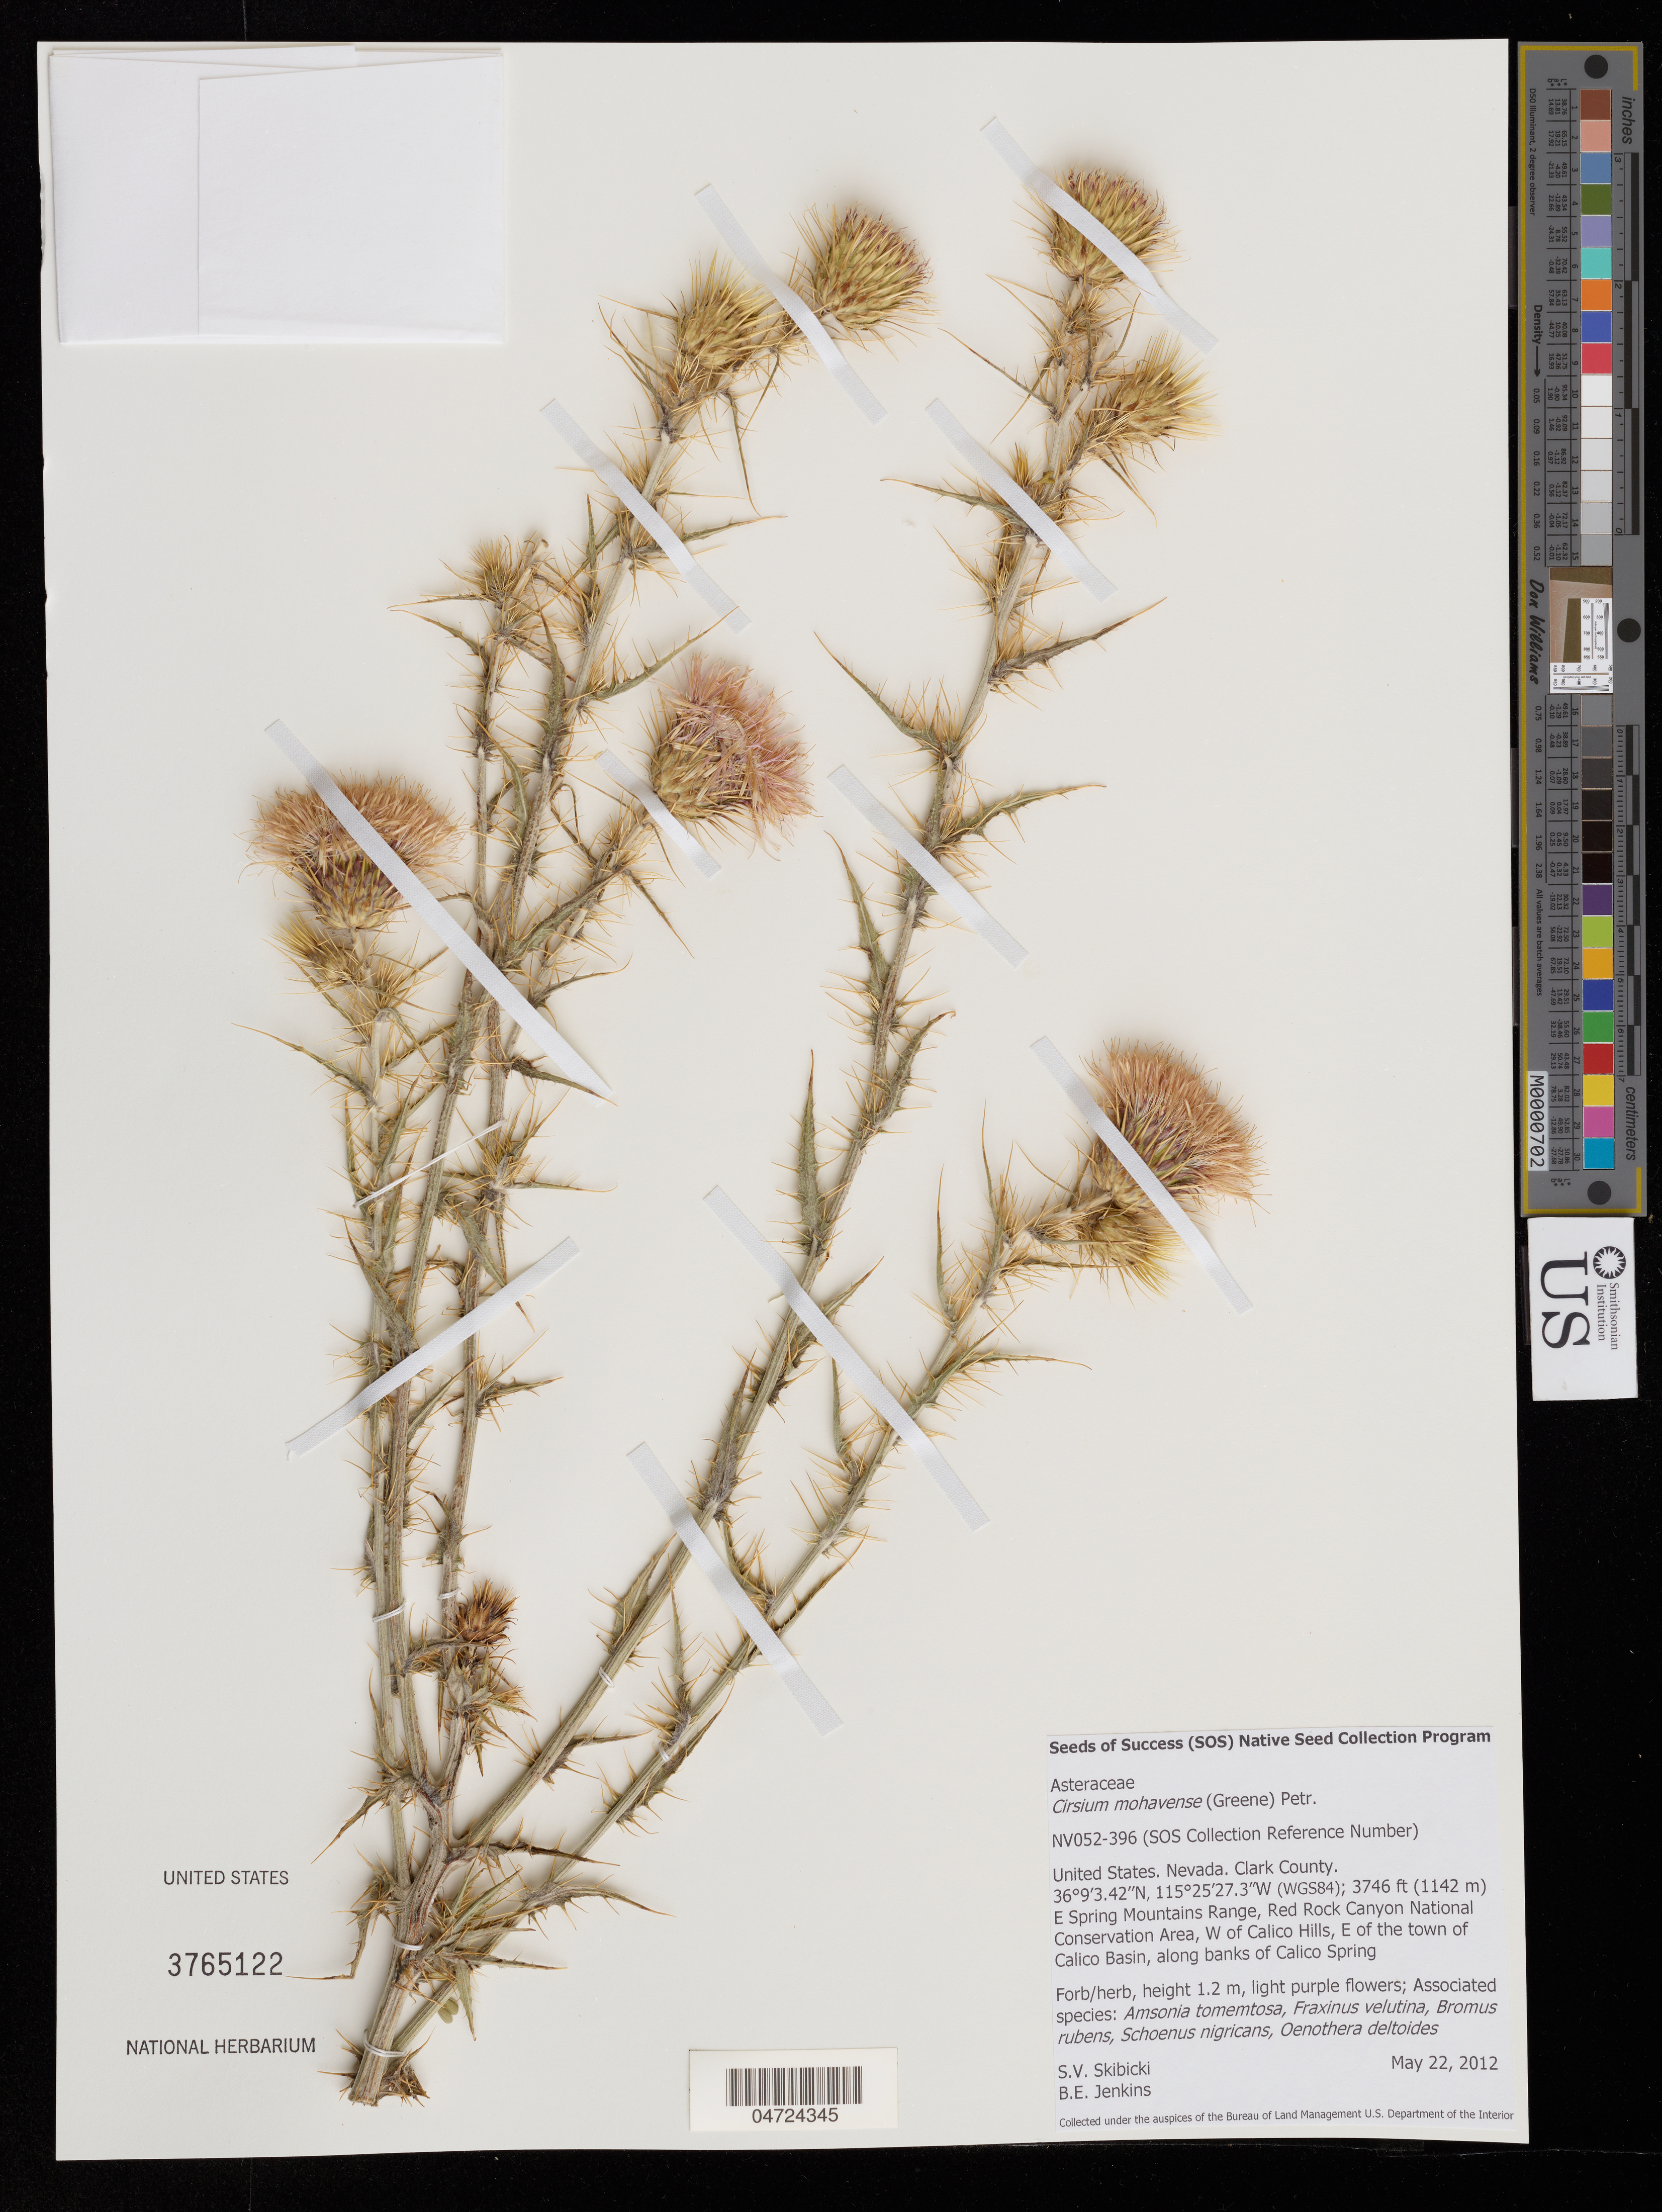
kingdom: Plantae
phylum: Tracheophyta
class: Magnoliopsida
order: Asterales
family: Asteraceae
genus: Cirsium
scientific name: Cirsium mohavense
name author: (Greene) Petr.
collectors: S. Skibicki & B. Jenkins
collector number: NV052-396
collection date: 2012-05-22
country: United States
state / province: Nevada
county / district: Clark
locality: Clark County. E Spring Mountains Range, Red Rock Canyon National Conservation Area, W of Calico Hills, E of the town of Calico Basin, along banks of Calico Spring.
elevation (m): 1142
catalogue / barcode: US 3765122